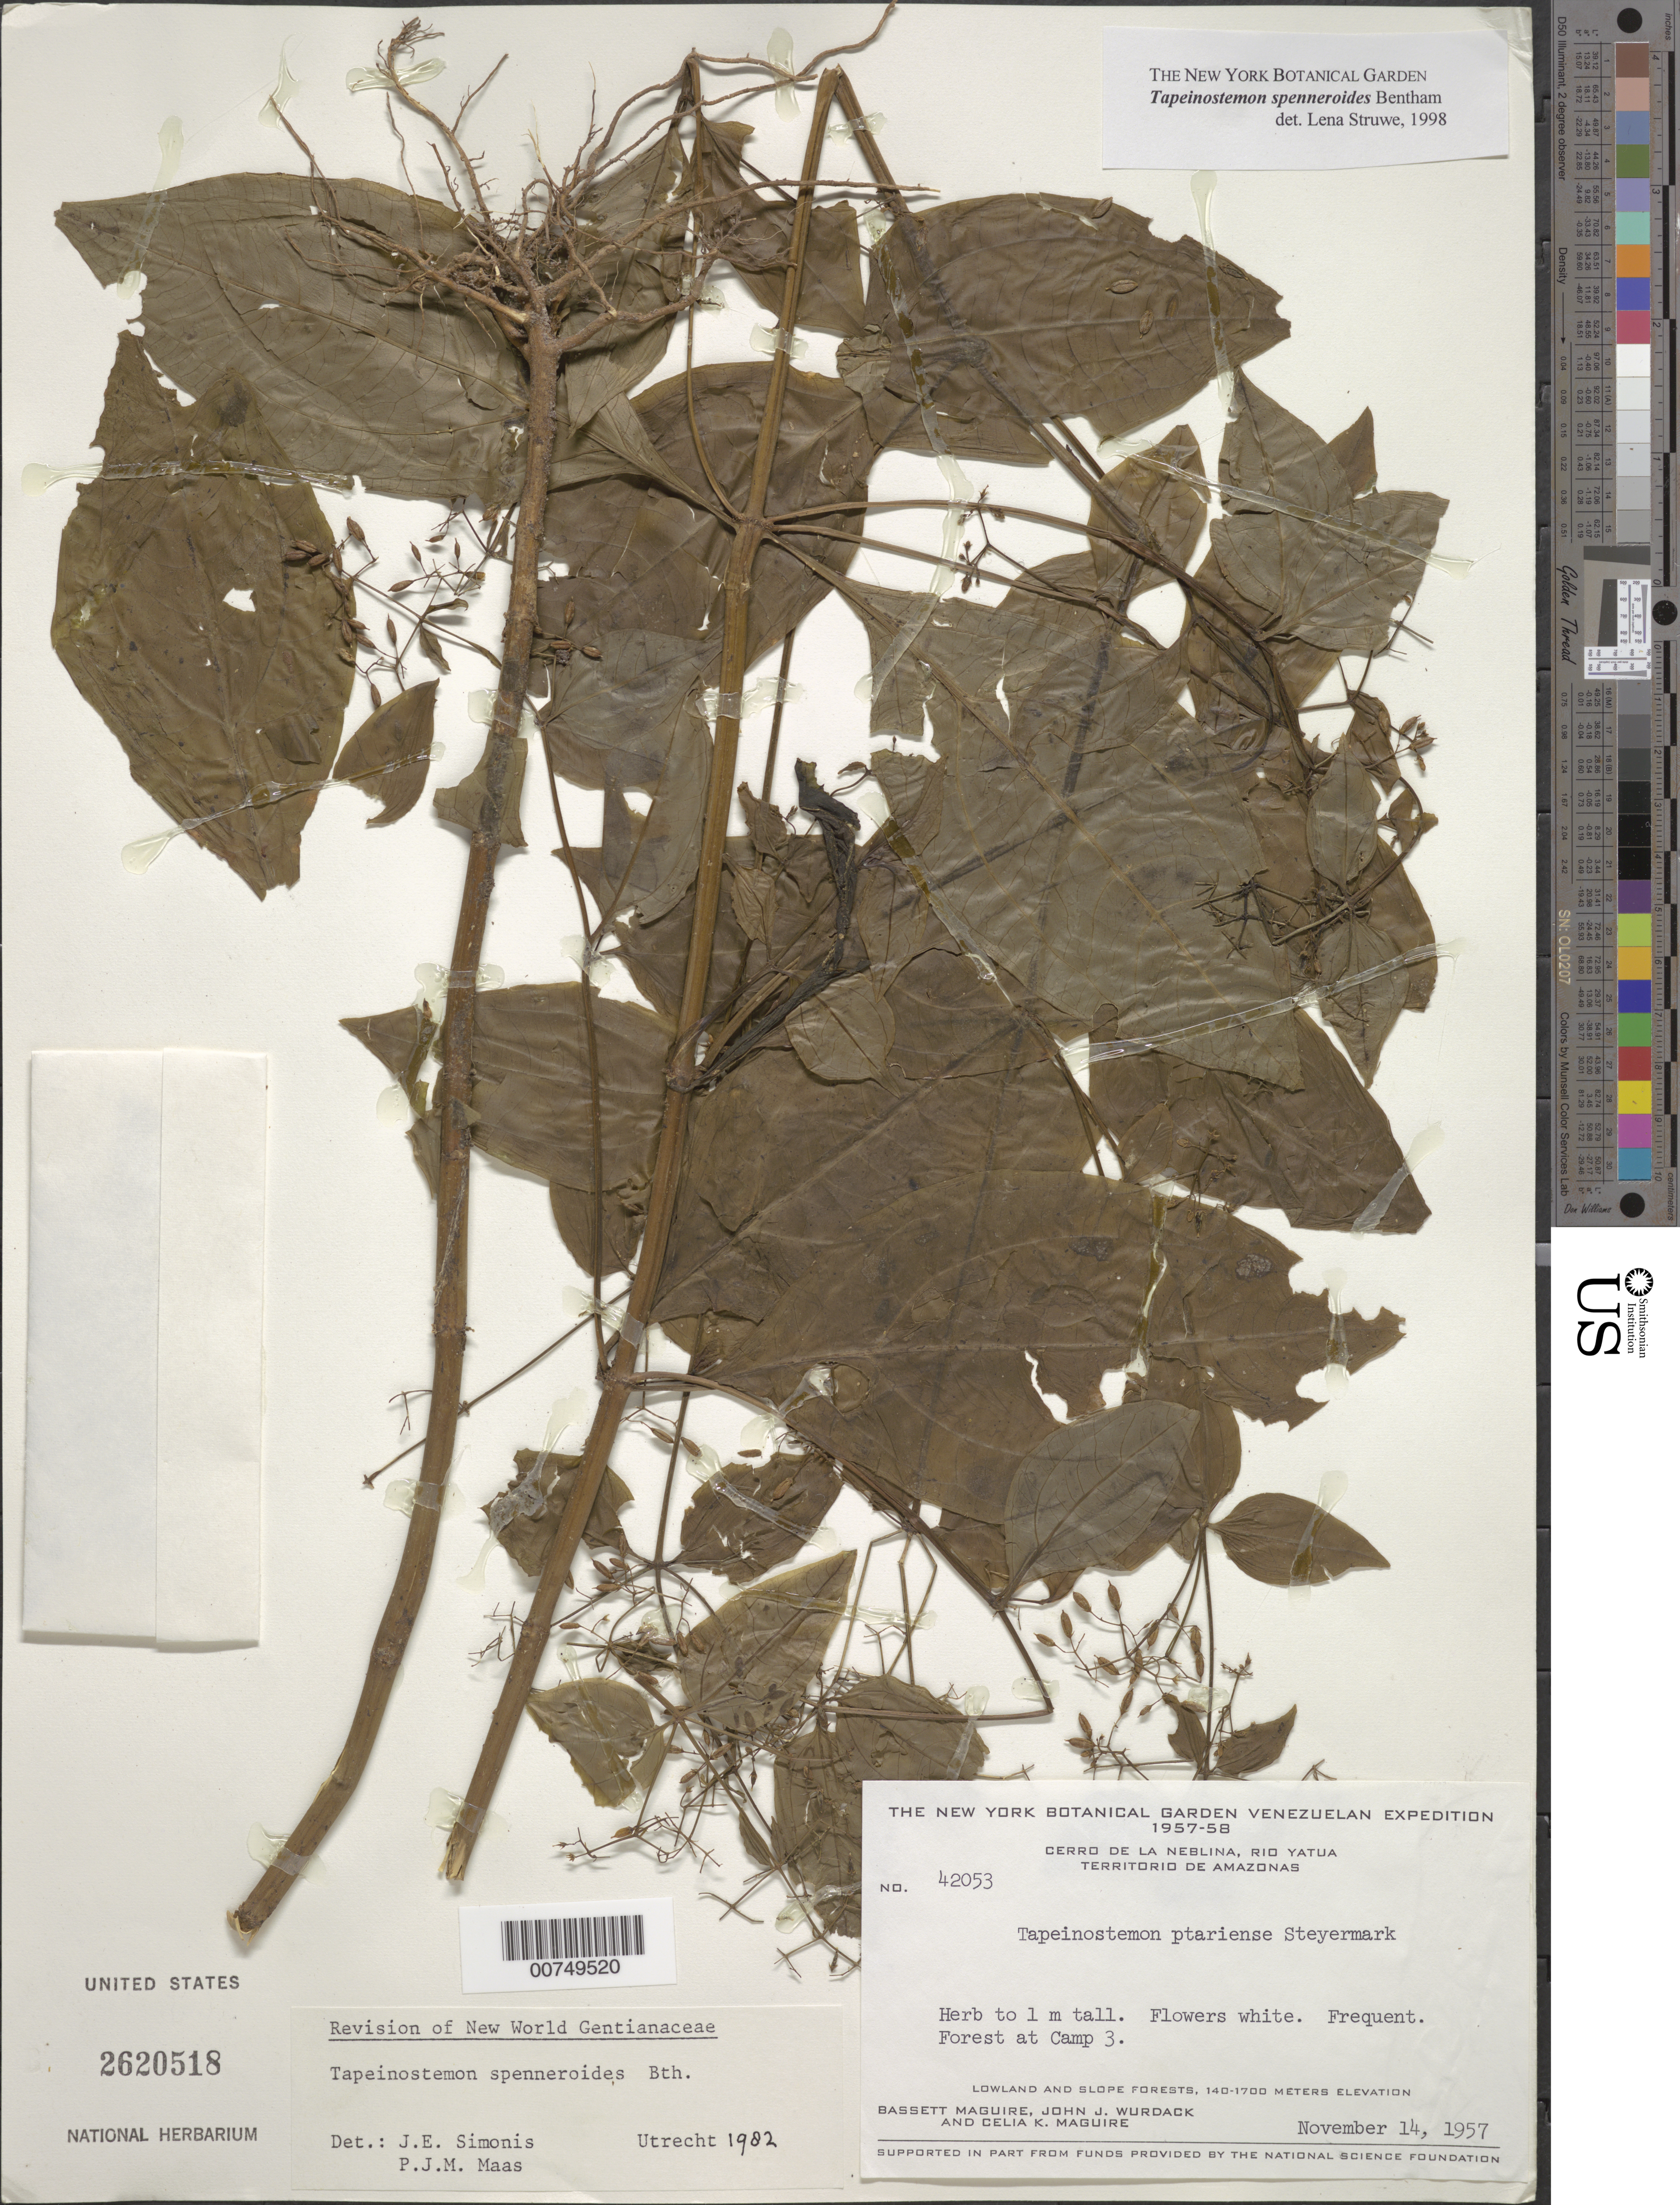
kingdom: Plantae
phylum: Tracheophyta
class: Magnoliopsida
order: Gentianales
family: Gentianaceae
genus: Tapeinostemon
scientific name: Tapeinostemon spenneroides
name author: Benth.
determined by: Simonis, J. E.; Maas, P. J.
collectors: B. Maguire, J. J. Wurdack & C. K. Maguire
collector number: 42053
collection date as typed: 14-Nov-57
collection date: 1957-11-14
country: Venezuela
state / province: Amazonas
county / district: Río Negro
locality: Cerro de la Neblina, Río Yatua, Camp 3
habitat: Lowland & slope forests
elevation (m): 140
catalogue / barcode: US 2620518